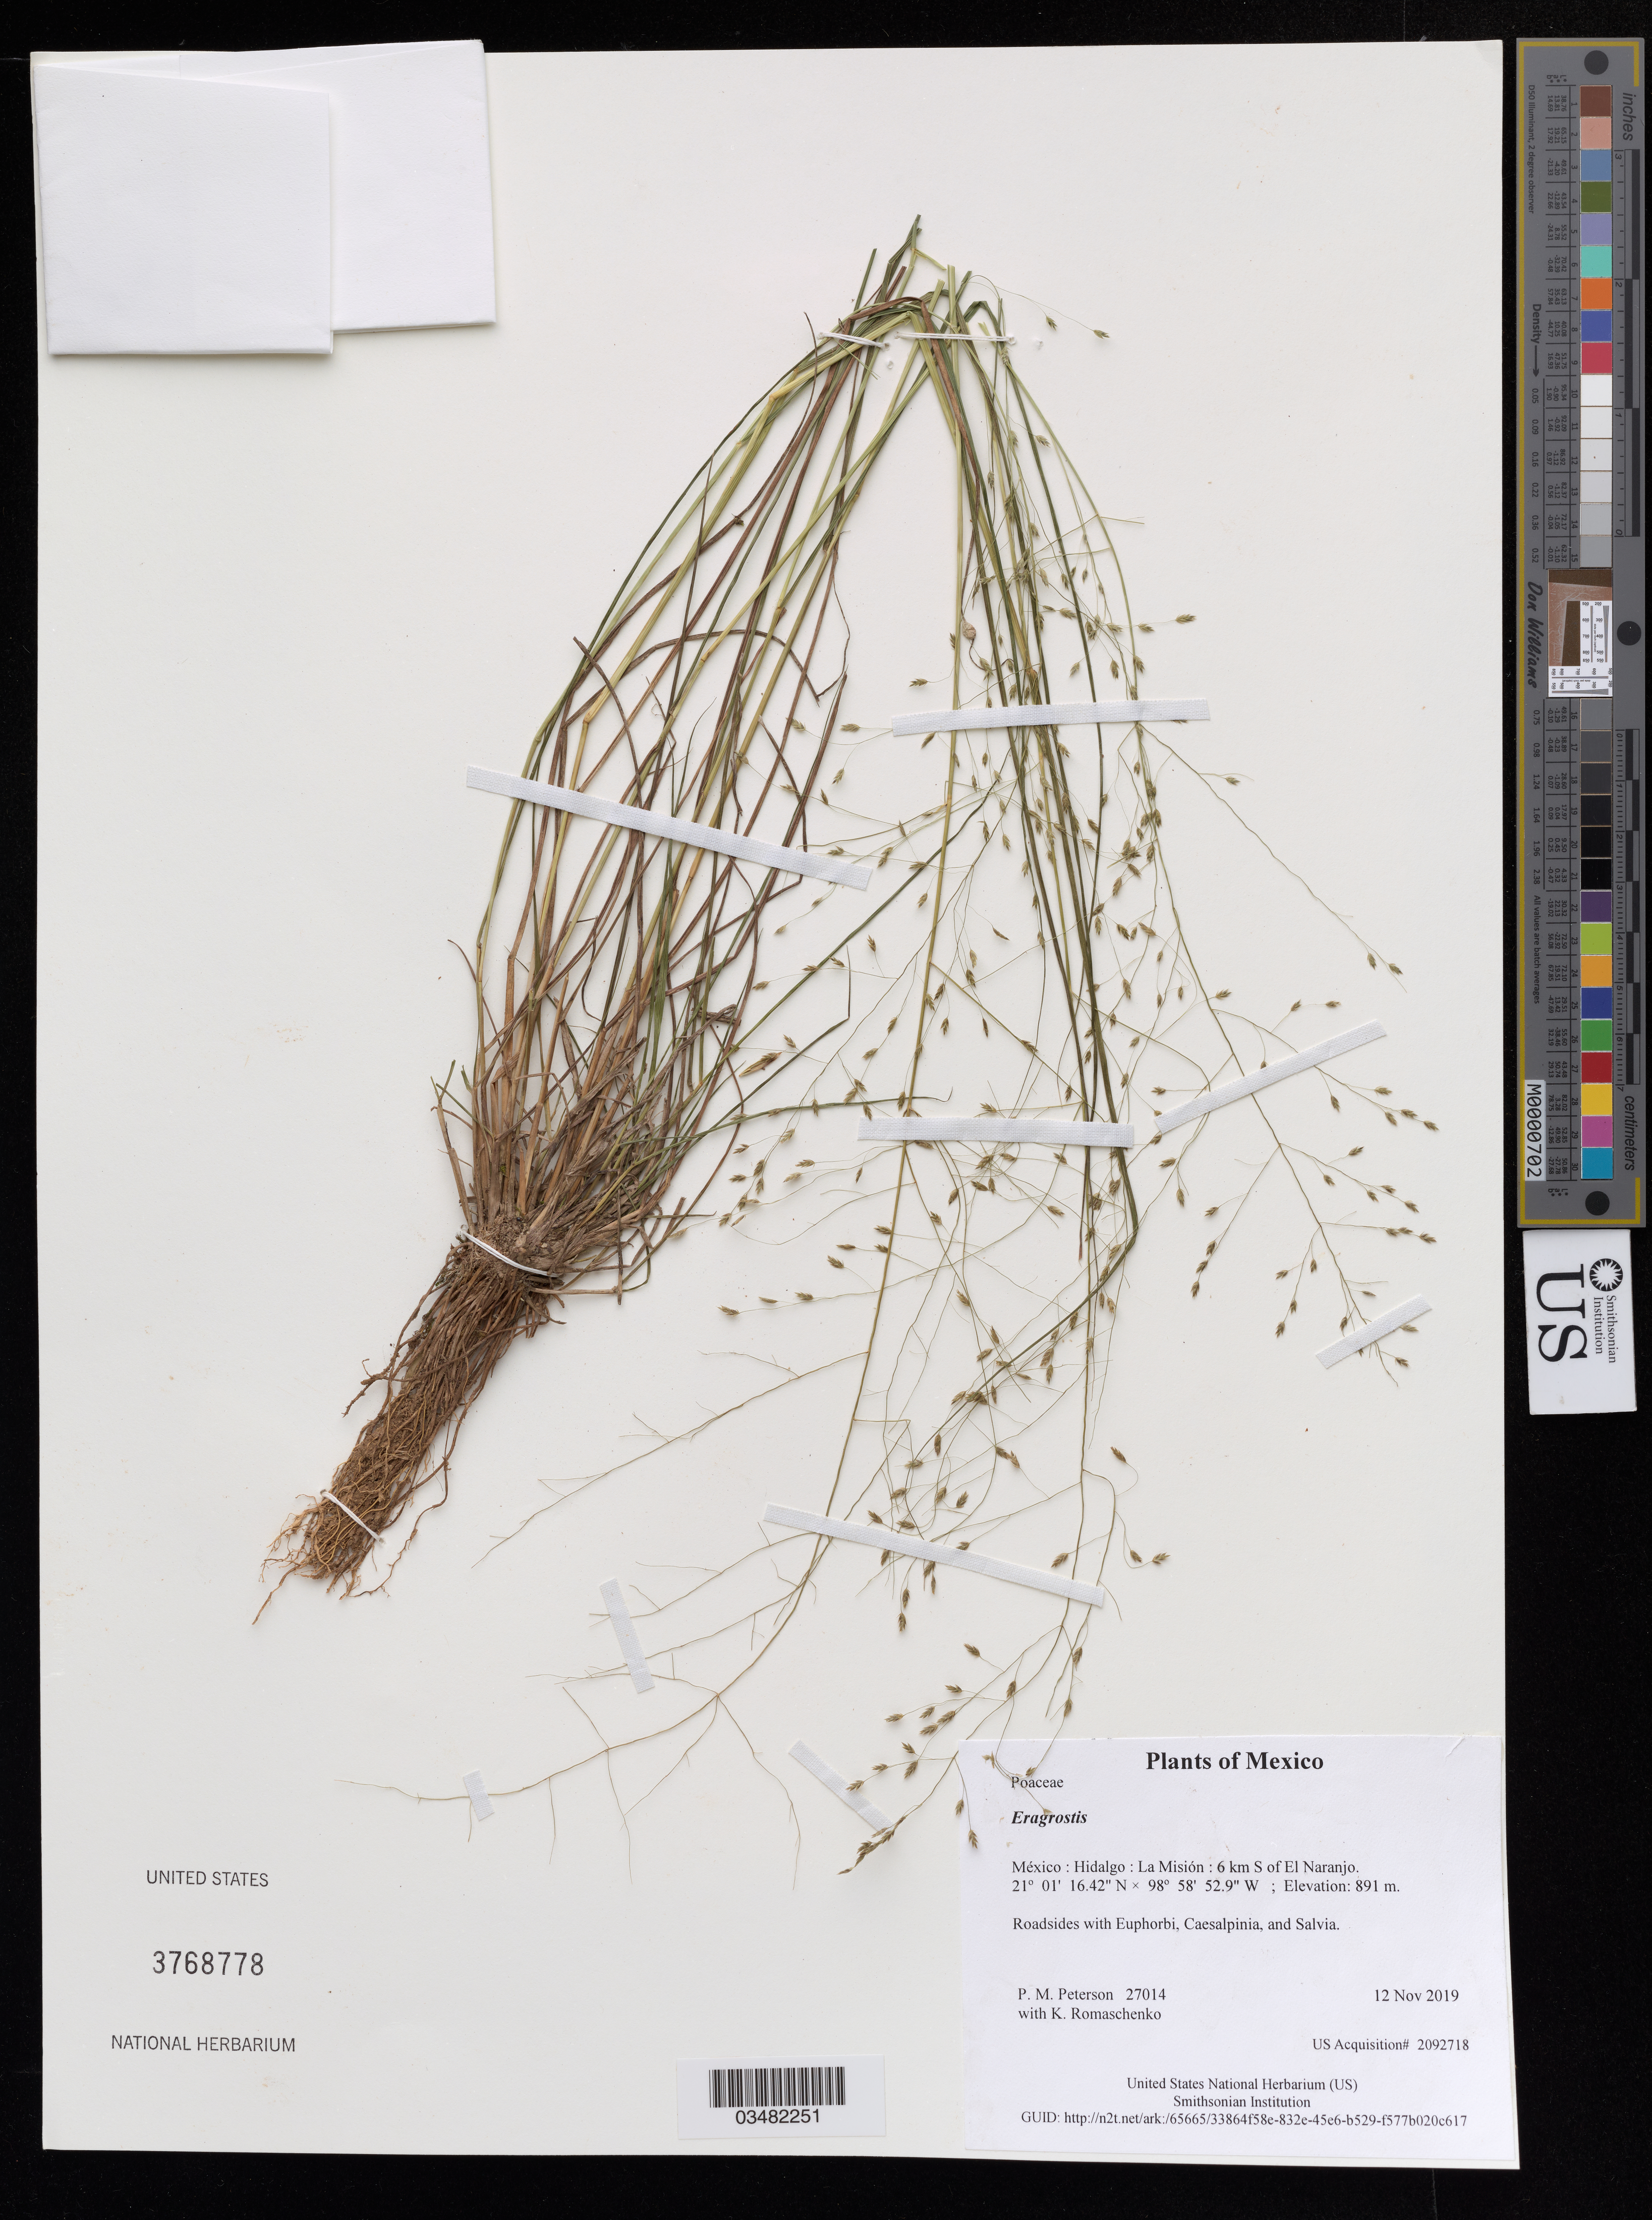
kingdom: Plantae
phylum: Tracheophyta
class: Liliopsida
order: Poales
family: Poaceae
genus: Eragrostis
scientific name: Eragrostis sp.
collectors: P. M. Peterson & K. Romaschenko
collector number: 27014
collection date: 2019-11-12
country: México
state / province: Hidalgo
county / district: La Misión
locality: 6 km S of El Naranjo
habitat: Roadsides with Euphorbi, Caesalpinia, and Salvia.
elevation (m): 891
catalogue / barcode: US 3768778